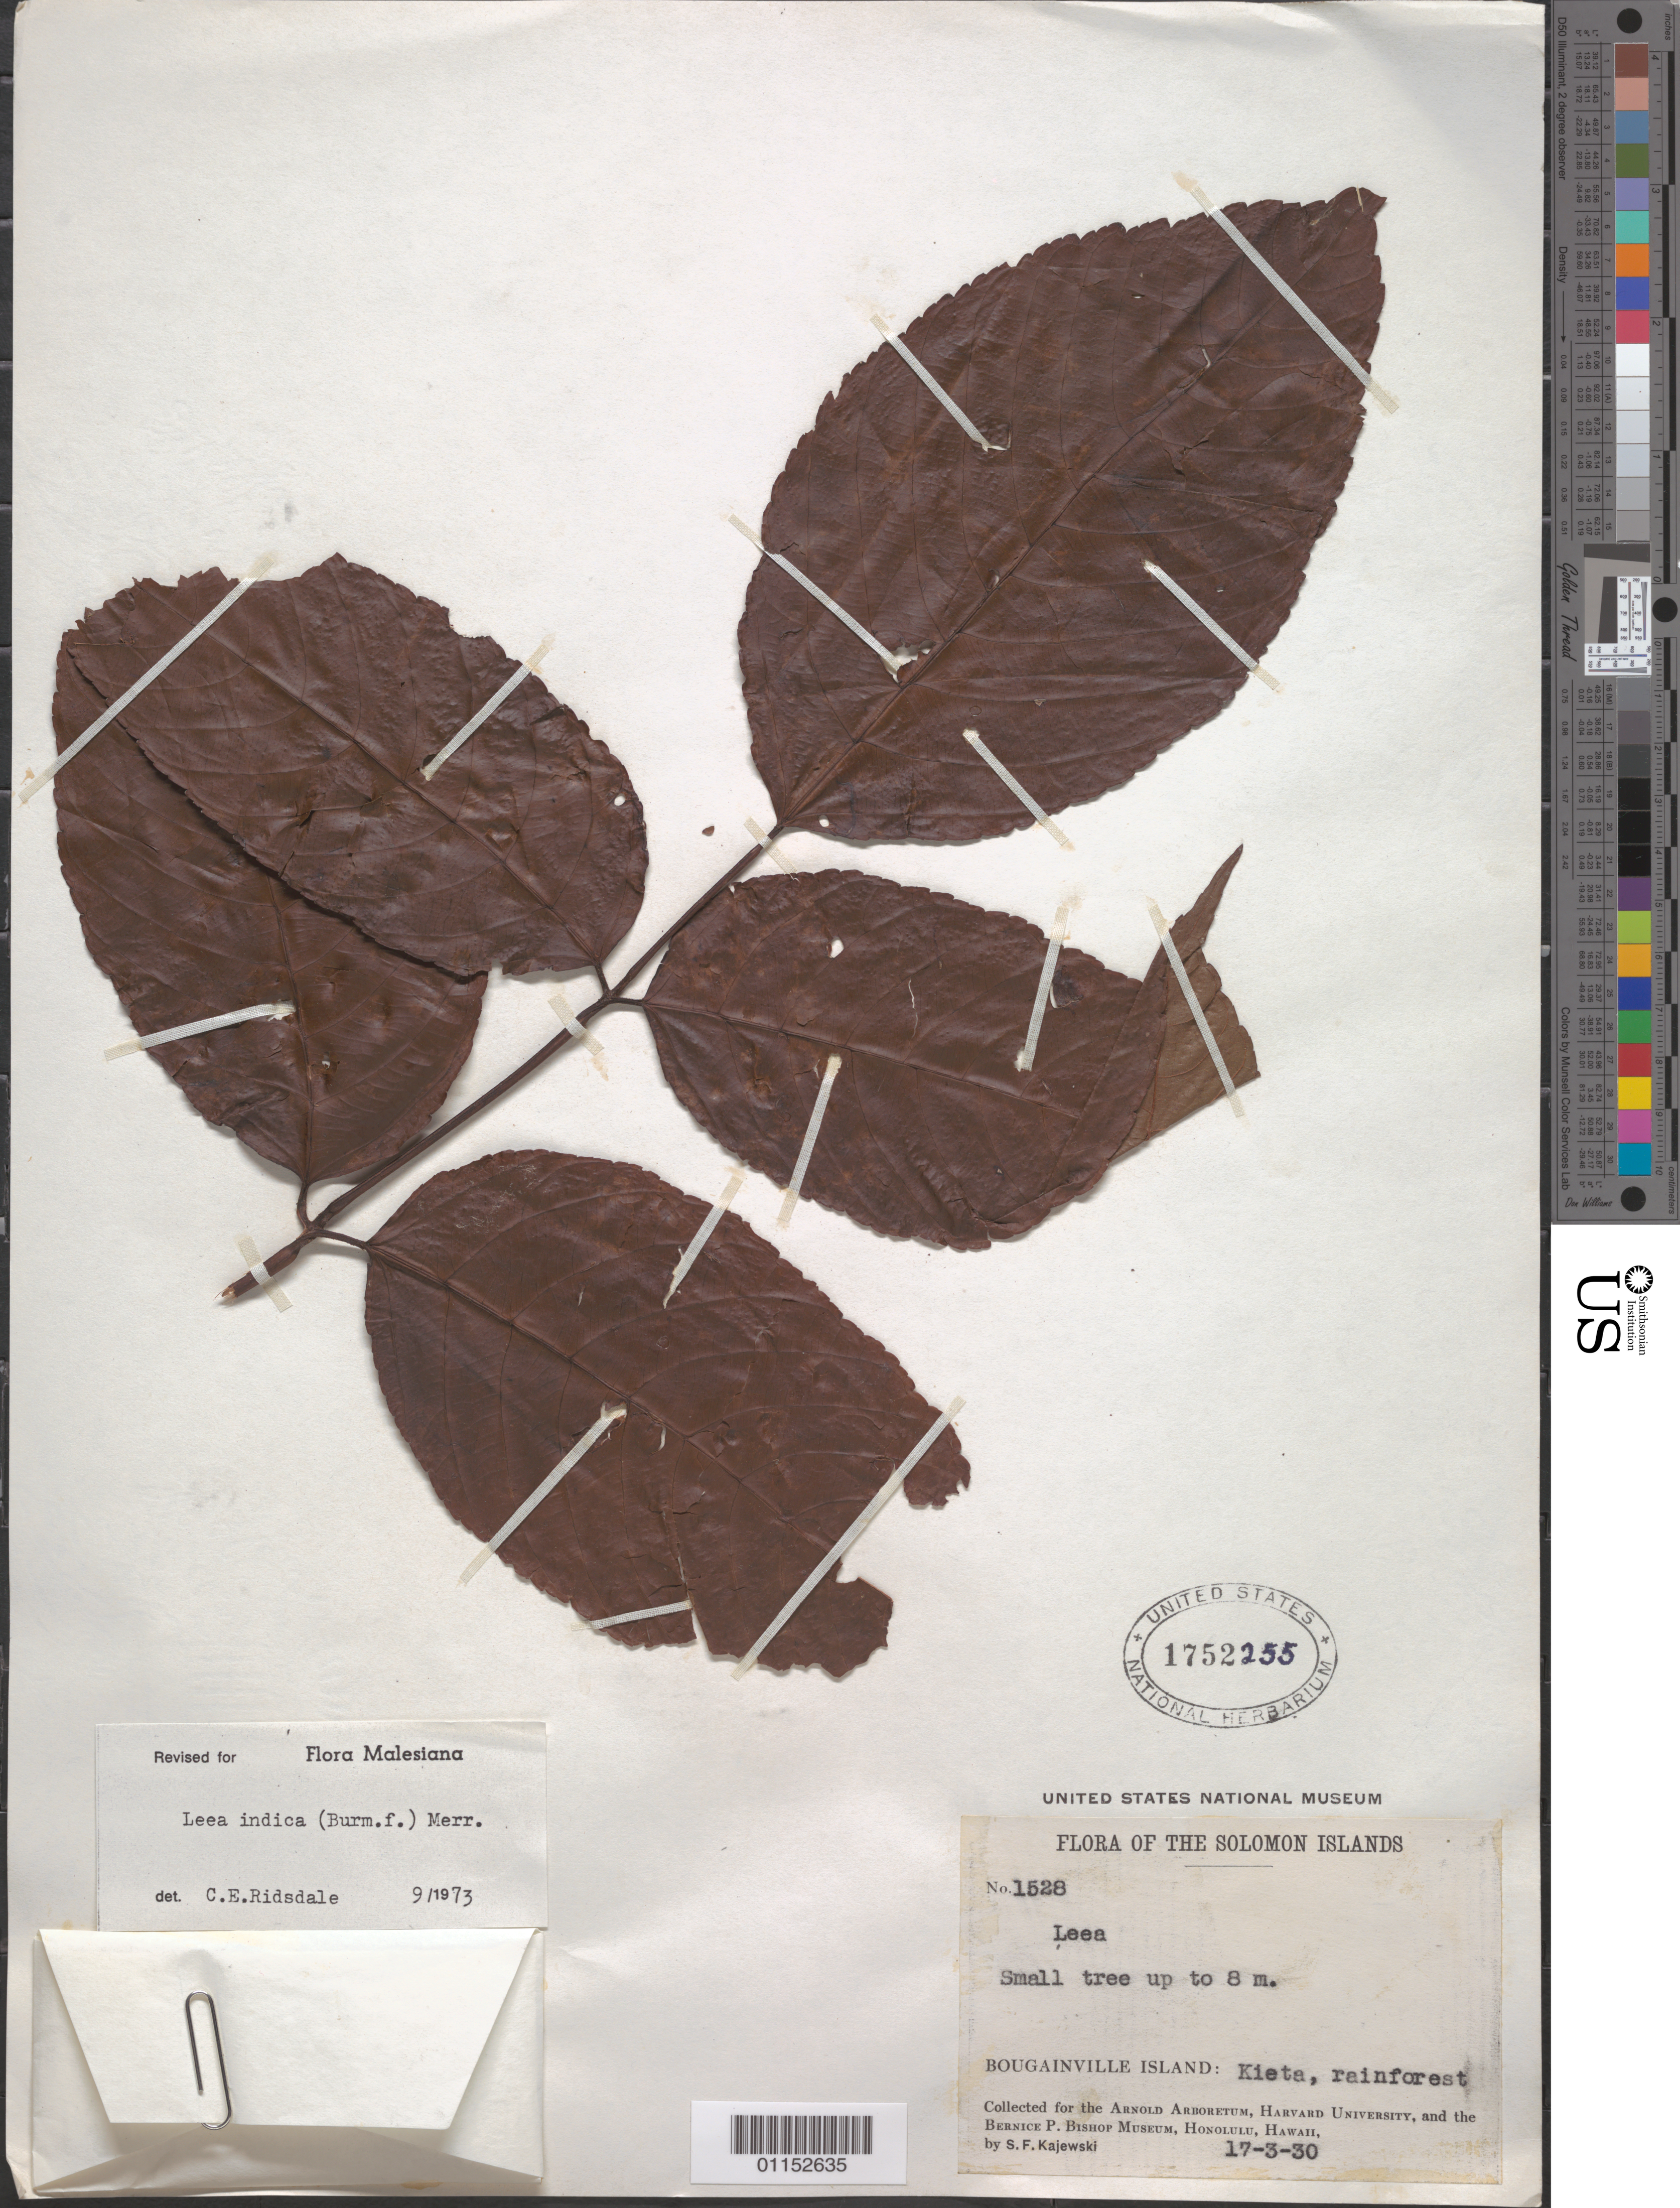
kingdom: Plantae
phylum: Tracheophyta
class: Magnoliopsida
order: Vitales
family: Vitaceae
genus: Leea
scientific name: Leea indica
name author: (Burm. f.) Merr.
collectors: S. Kajewski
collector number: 1528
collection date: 1930-03-17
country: Solomon Islands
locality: Bougainville Island. Kieta.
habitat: Rainforest.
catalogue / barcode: US 1752255